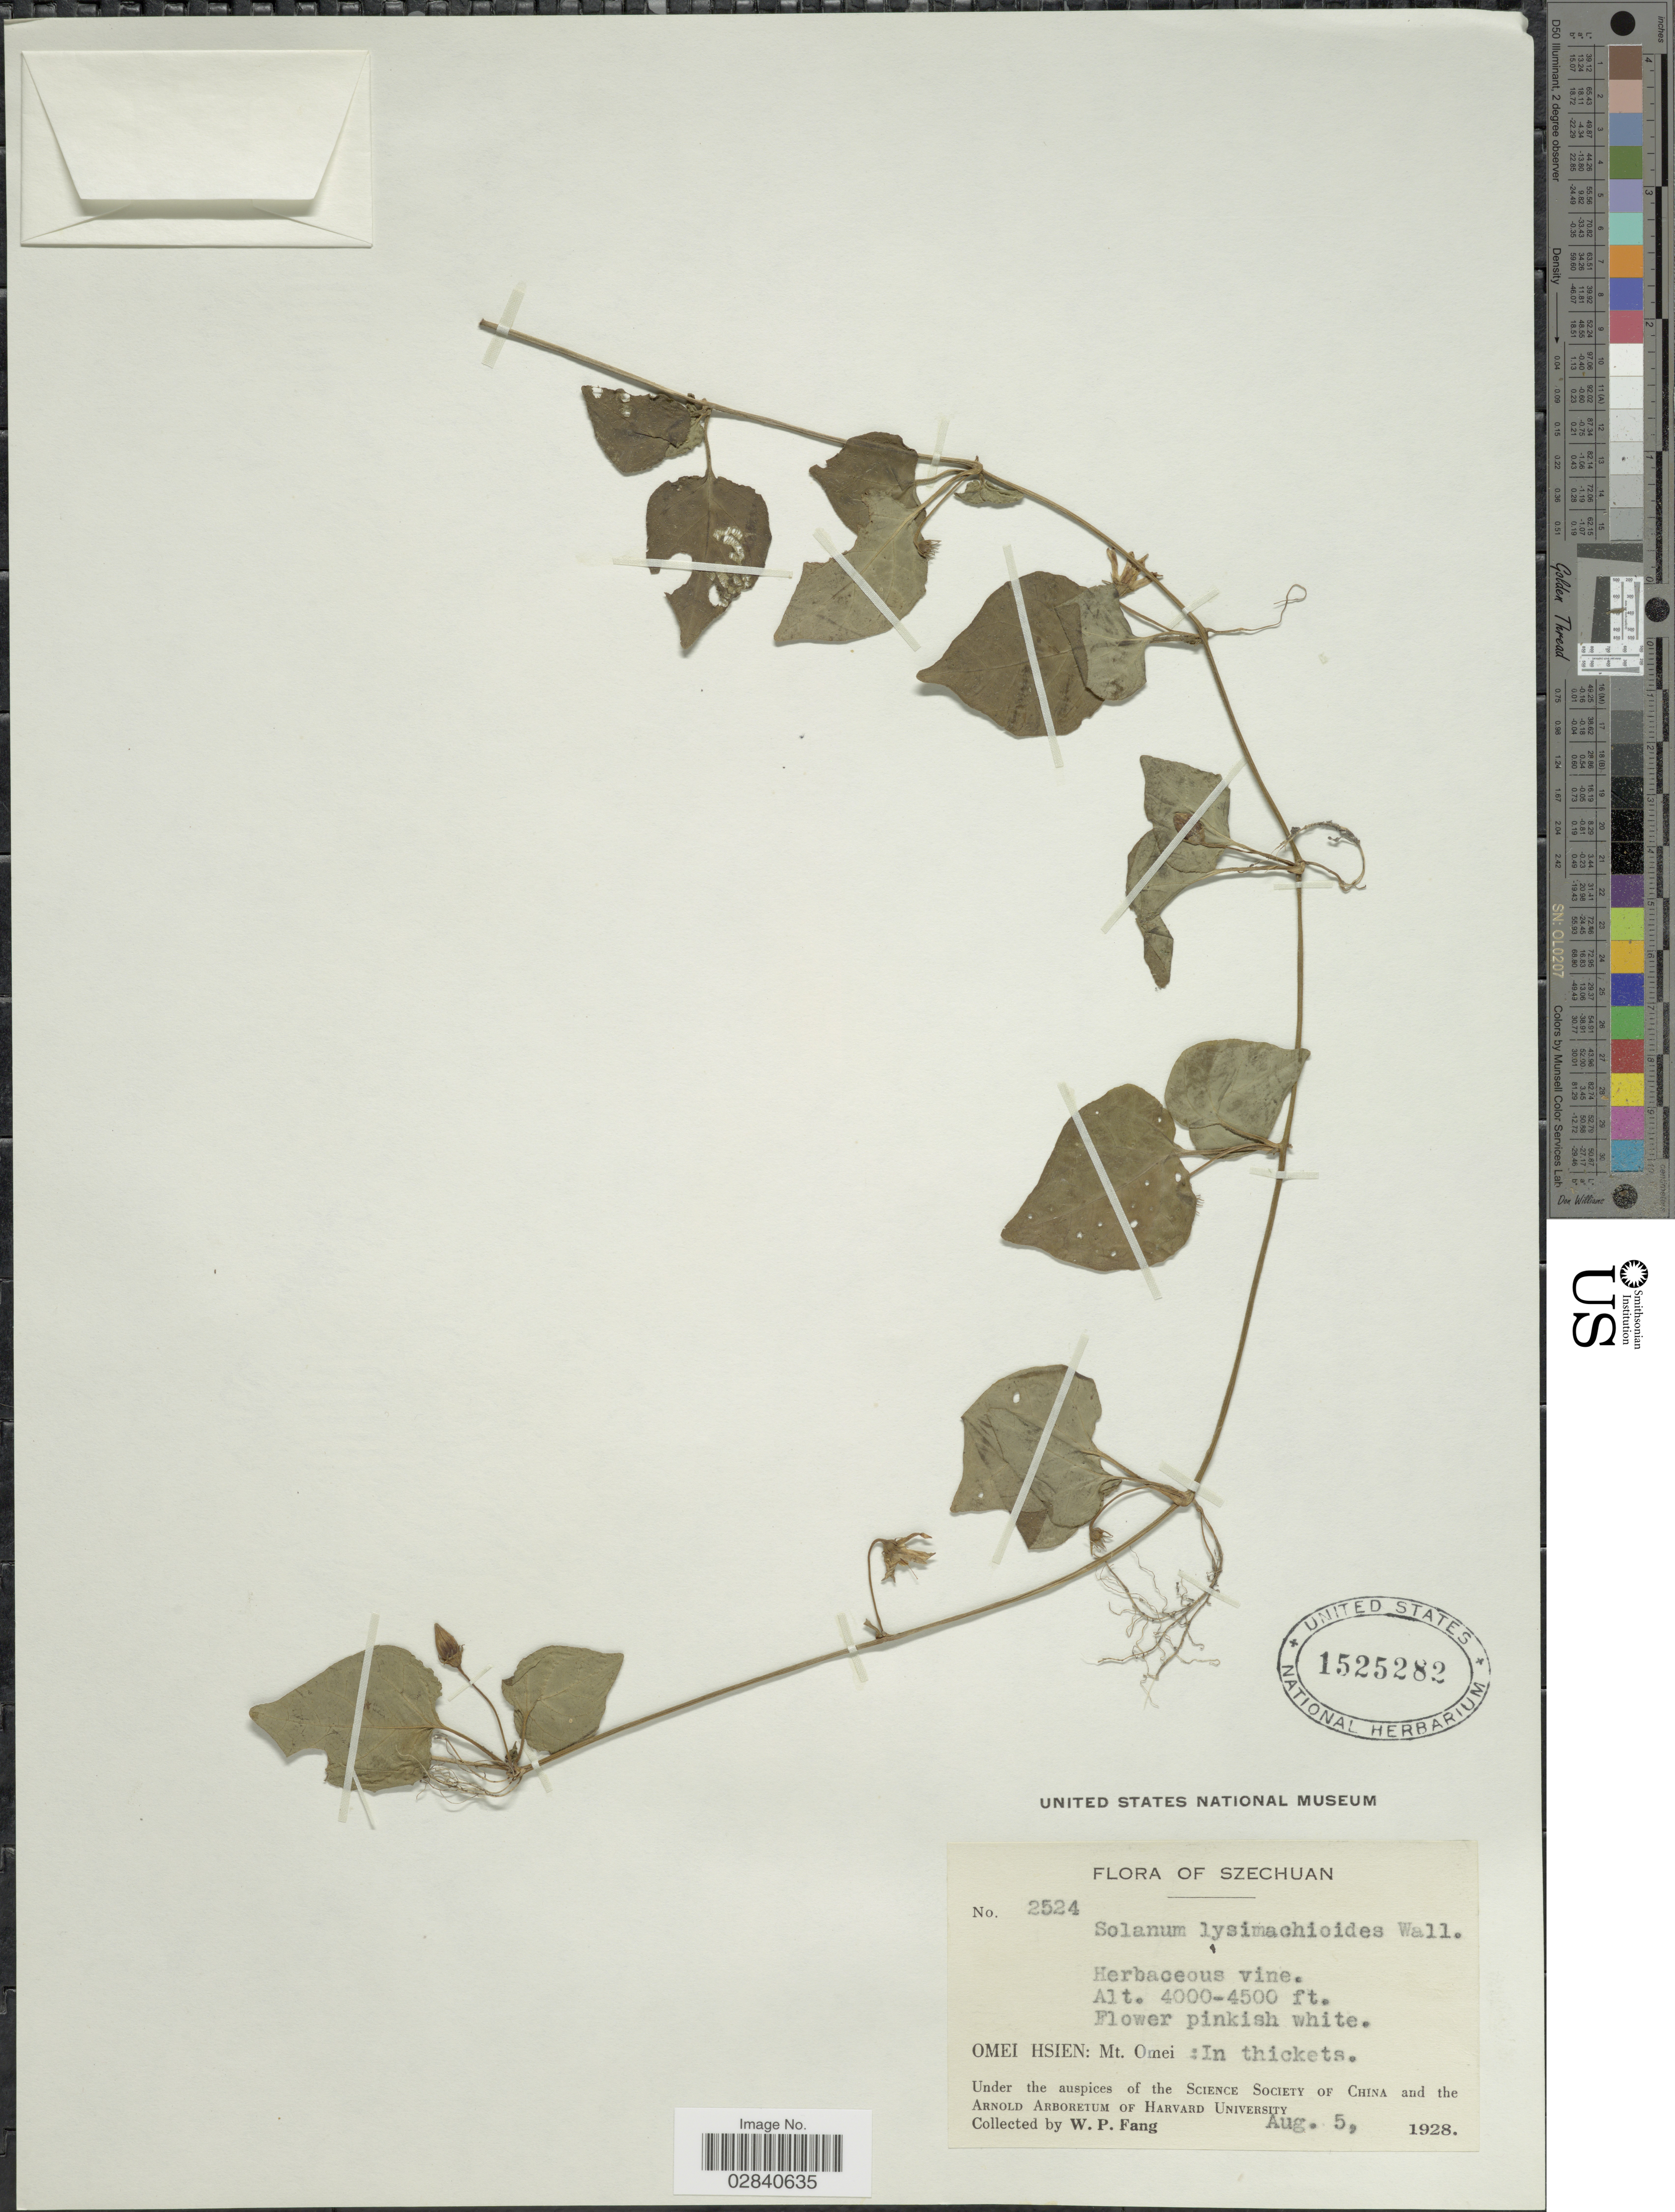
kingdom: Plantae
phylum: Tracheophyta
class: Magnoliopsida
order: Solanales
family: Solanaceae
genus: Lycianthes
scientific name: Lycianthes lysimachioides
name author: (Wall.) Bitter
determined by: Knapp, S. D.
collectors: W. P. Fang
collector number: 2524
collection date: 1928-08-05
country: China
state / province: Sichuan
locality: Szechuan. Omei Hsien: Mt. Omei: In thickets.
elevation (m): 1219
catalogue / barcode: US 1525282